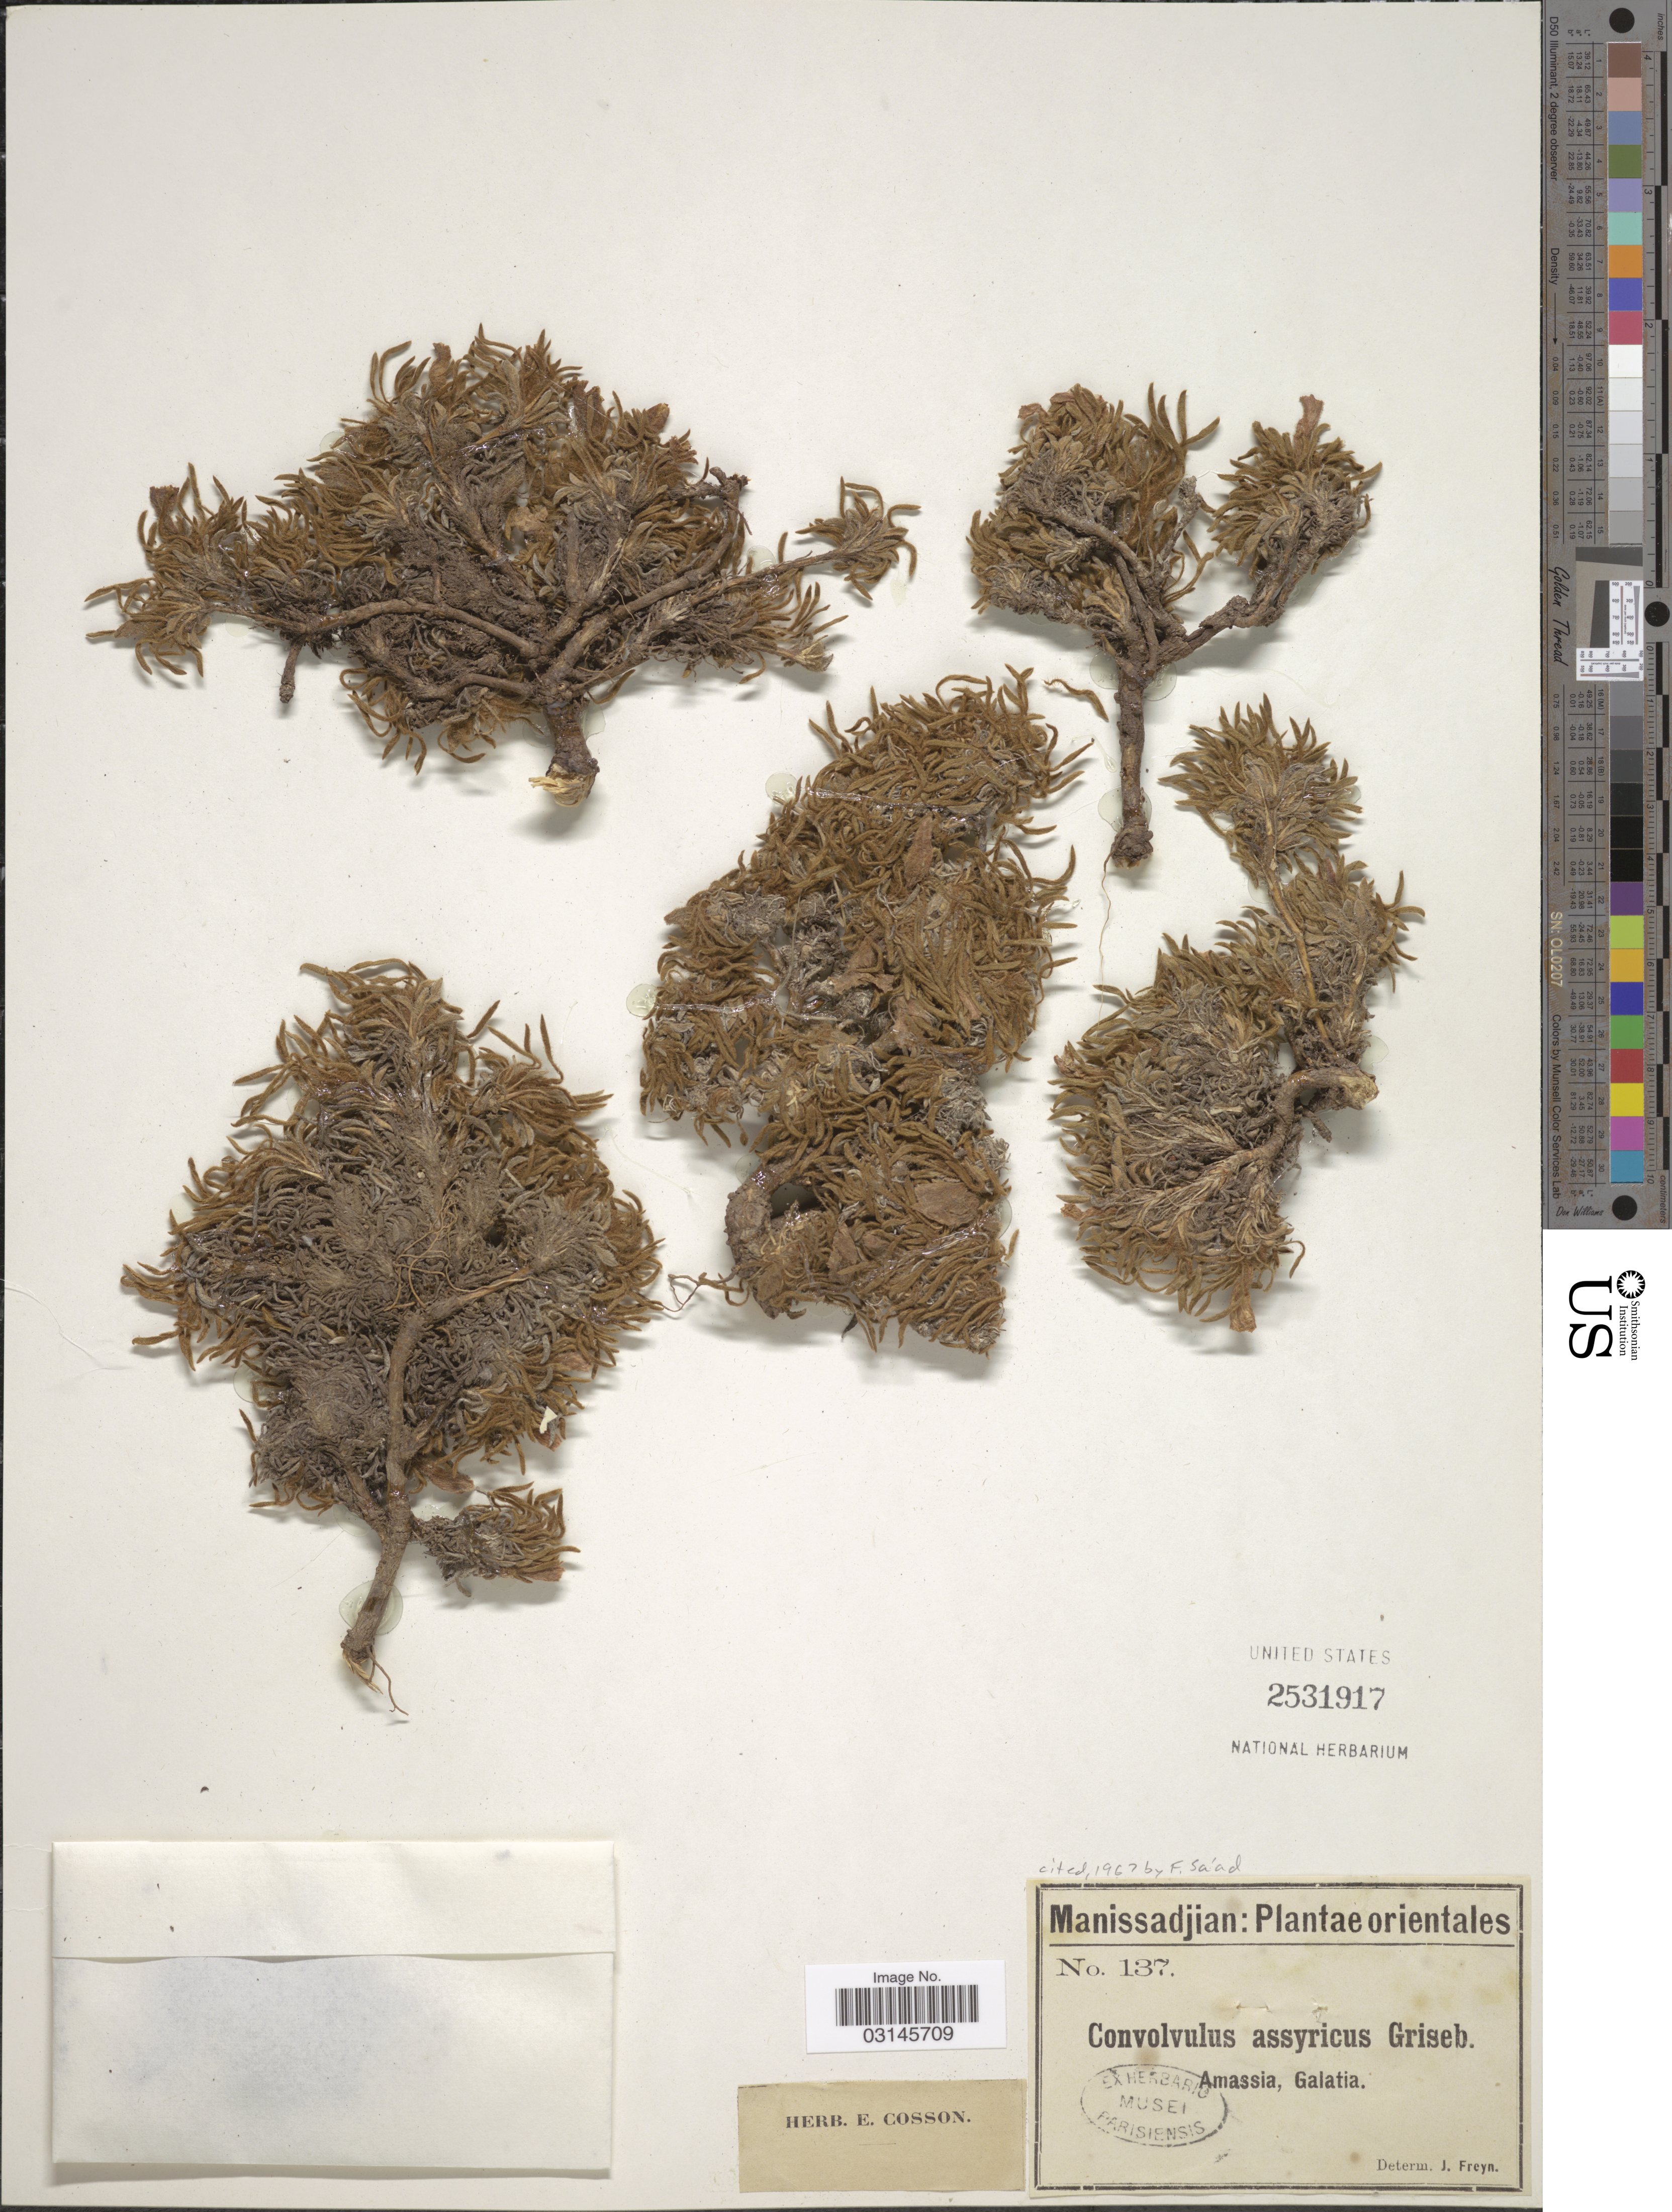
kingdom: Plantae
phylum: Tracheophyta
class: Magnoliopsida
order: Solanales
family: Convolvulaceae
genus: Convolvulus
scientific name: Convolvulus assyricus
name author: Griseb.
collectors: -. Manissadjian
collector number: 137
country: Turkey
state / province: Galati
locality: Orientales. Amassia, Galatia.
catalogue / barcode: US 2531917